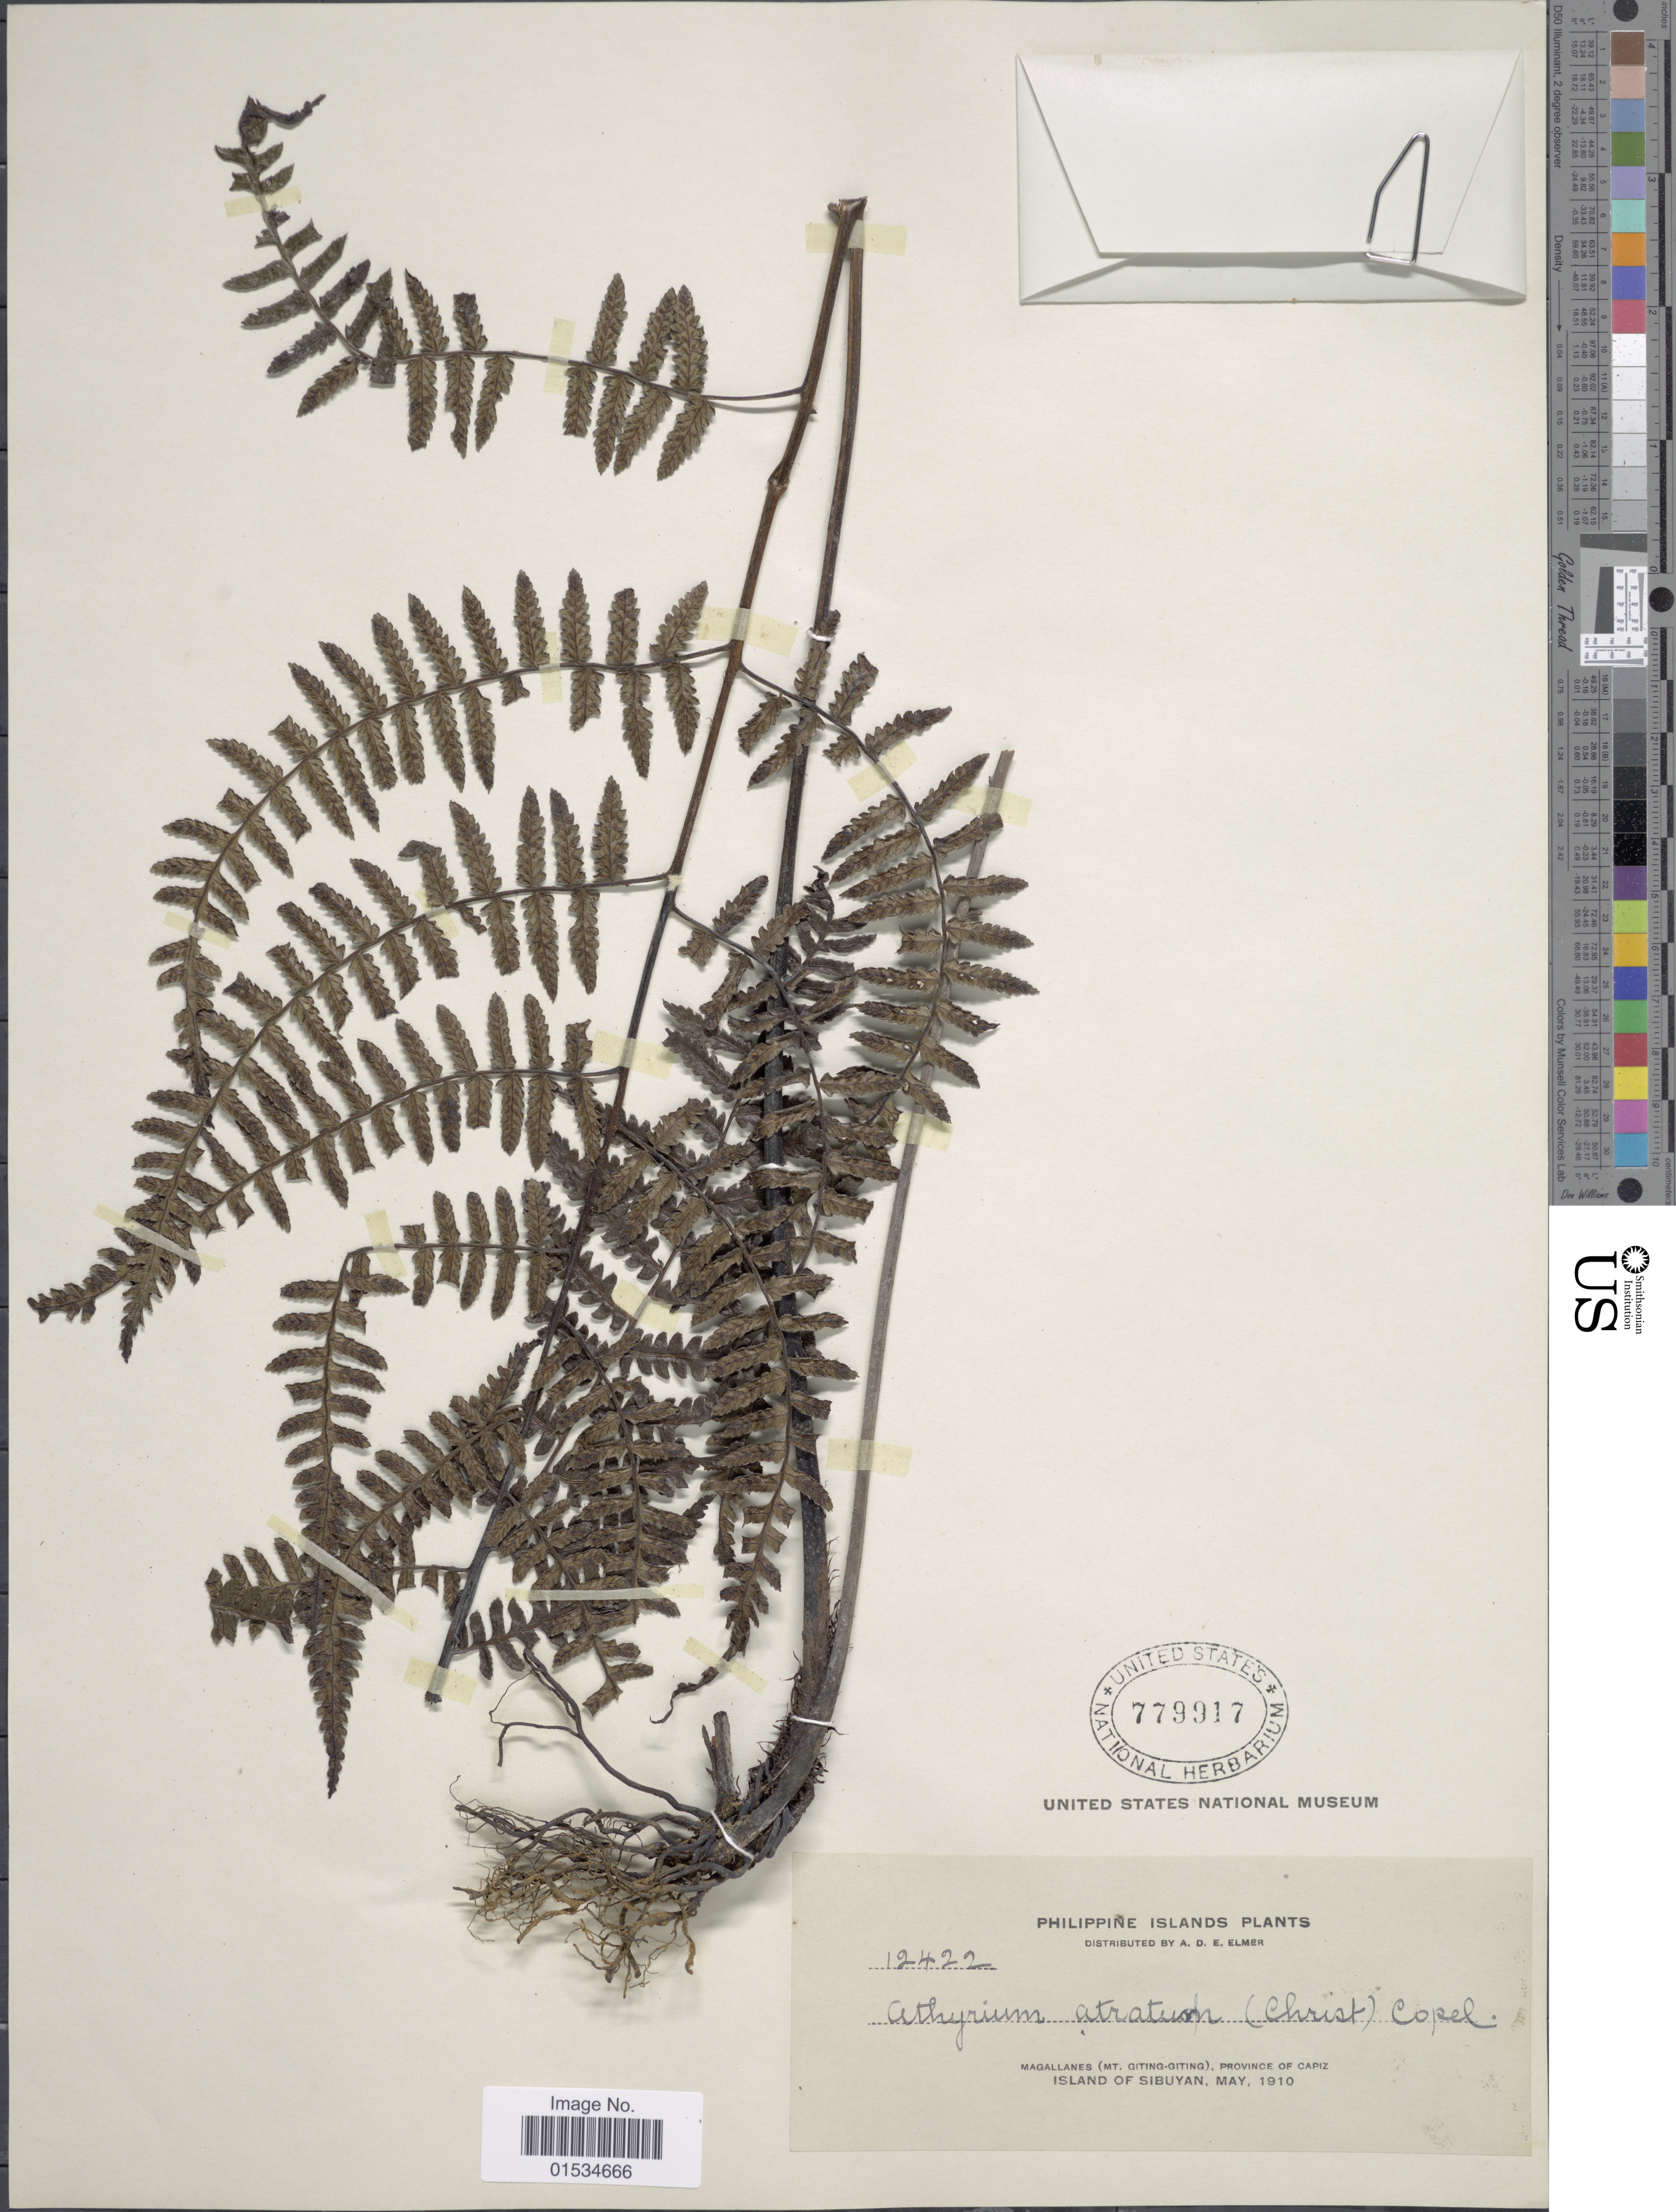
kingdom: Plantae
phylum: Tracheophyta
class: Polypodiopsida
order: Polypodiales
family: Athyriaceae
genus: Diplazium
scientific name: Diplazium atratum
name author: Christ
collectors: A. D. E. Elmer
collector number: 12422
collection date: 1910-05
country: Philippines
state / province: Western Visayas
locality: Magallanes (Mt. Ginting-Ginting), Province of Capiz, Islands of Sibuyan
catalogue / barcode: US 779917